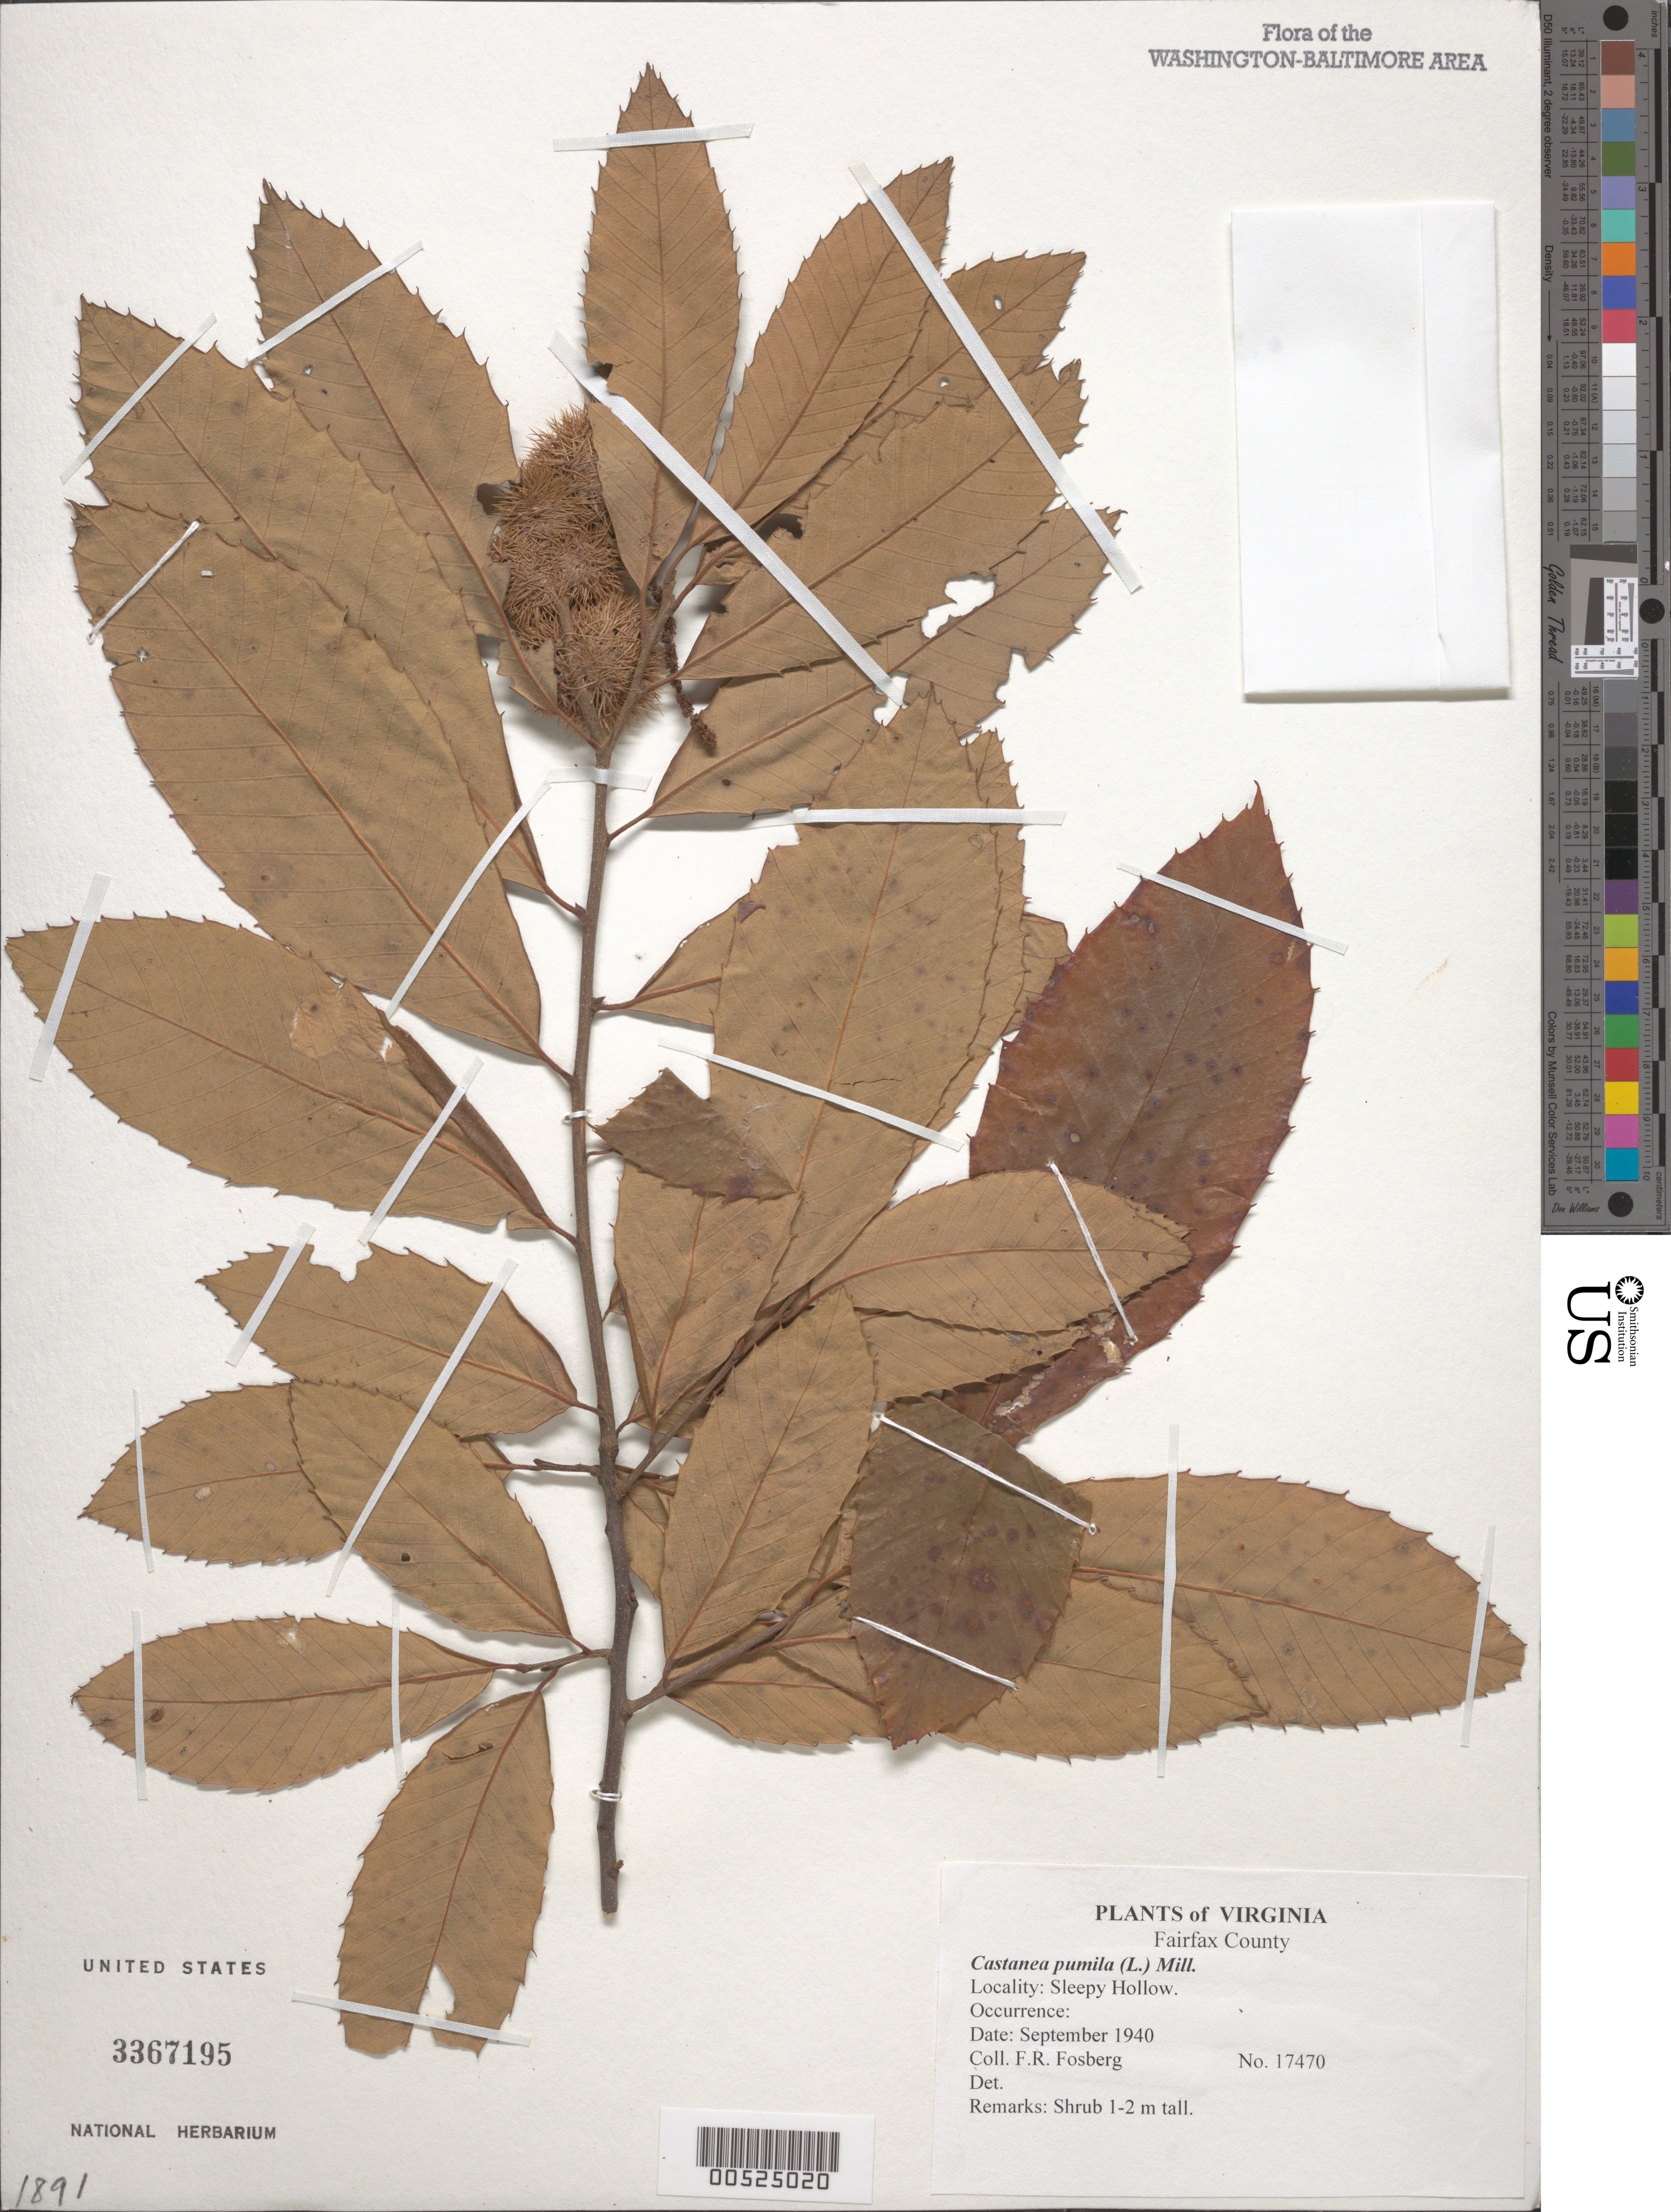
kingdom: Plantae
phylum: Tracheophyta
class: Magnoliopsida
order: Fagales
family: Fagaceae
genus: Castanea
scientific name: Castanea pumila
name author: (L.) Mill.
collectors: F. R. Fosberg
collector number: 17470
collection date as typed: Sep 1940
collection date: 1940-09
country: United States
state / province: Virginia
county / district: Fairfax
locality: Sleepy Hollow.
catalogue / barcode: US 3367195